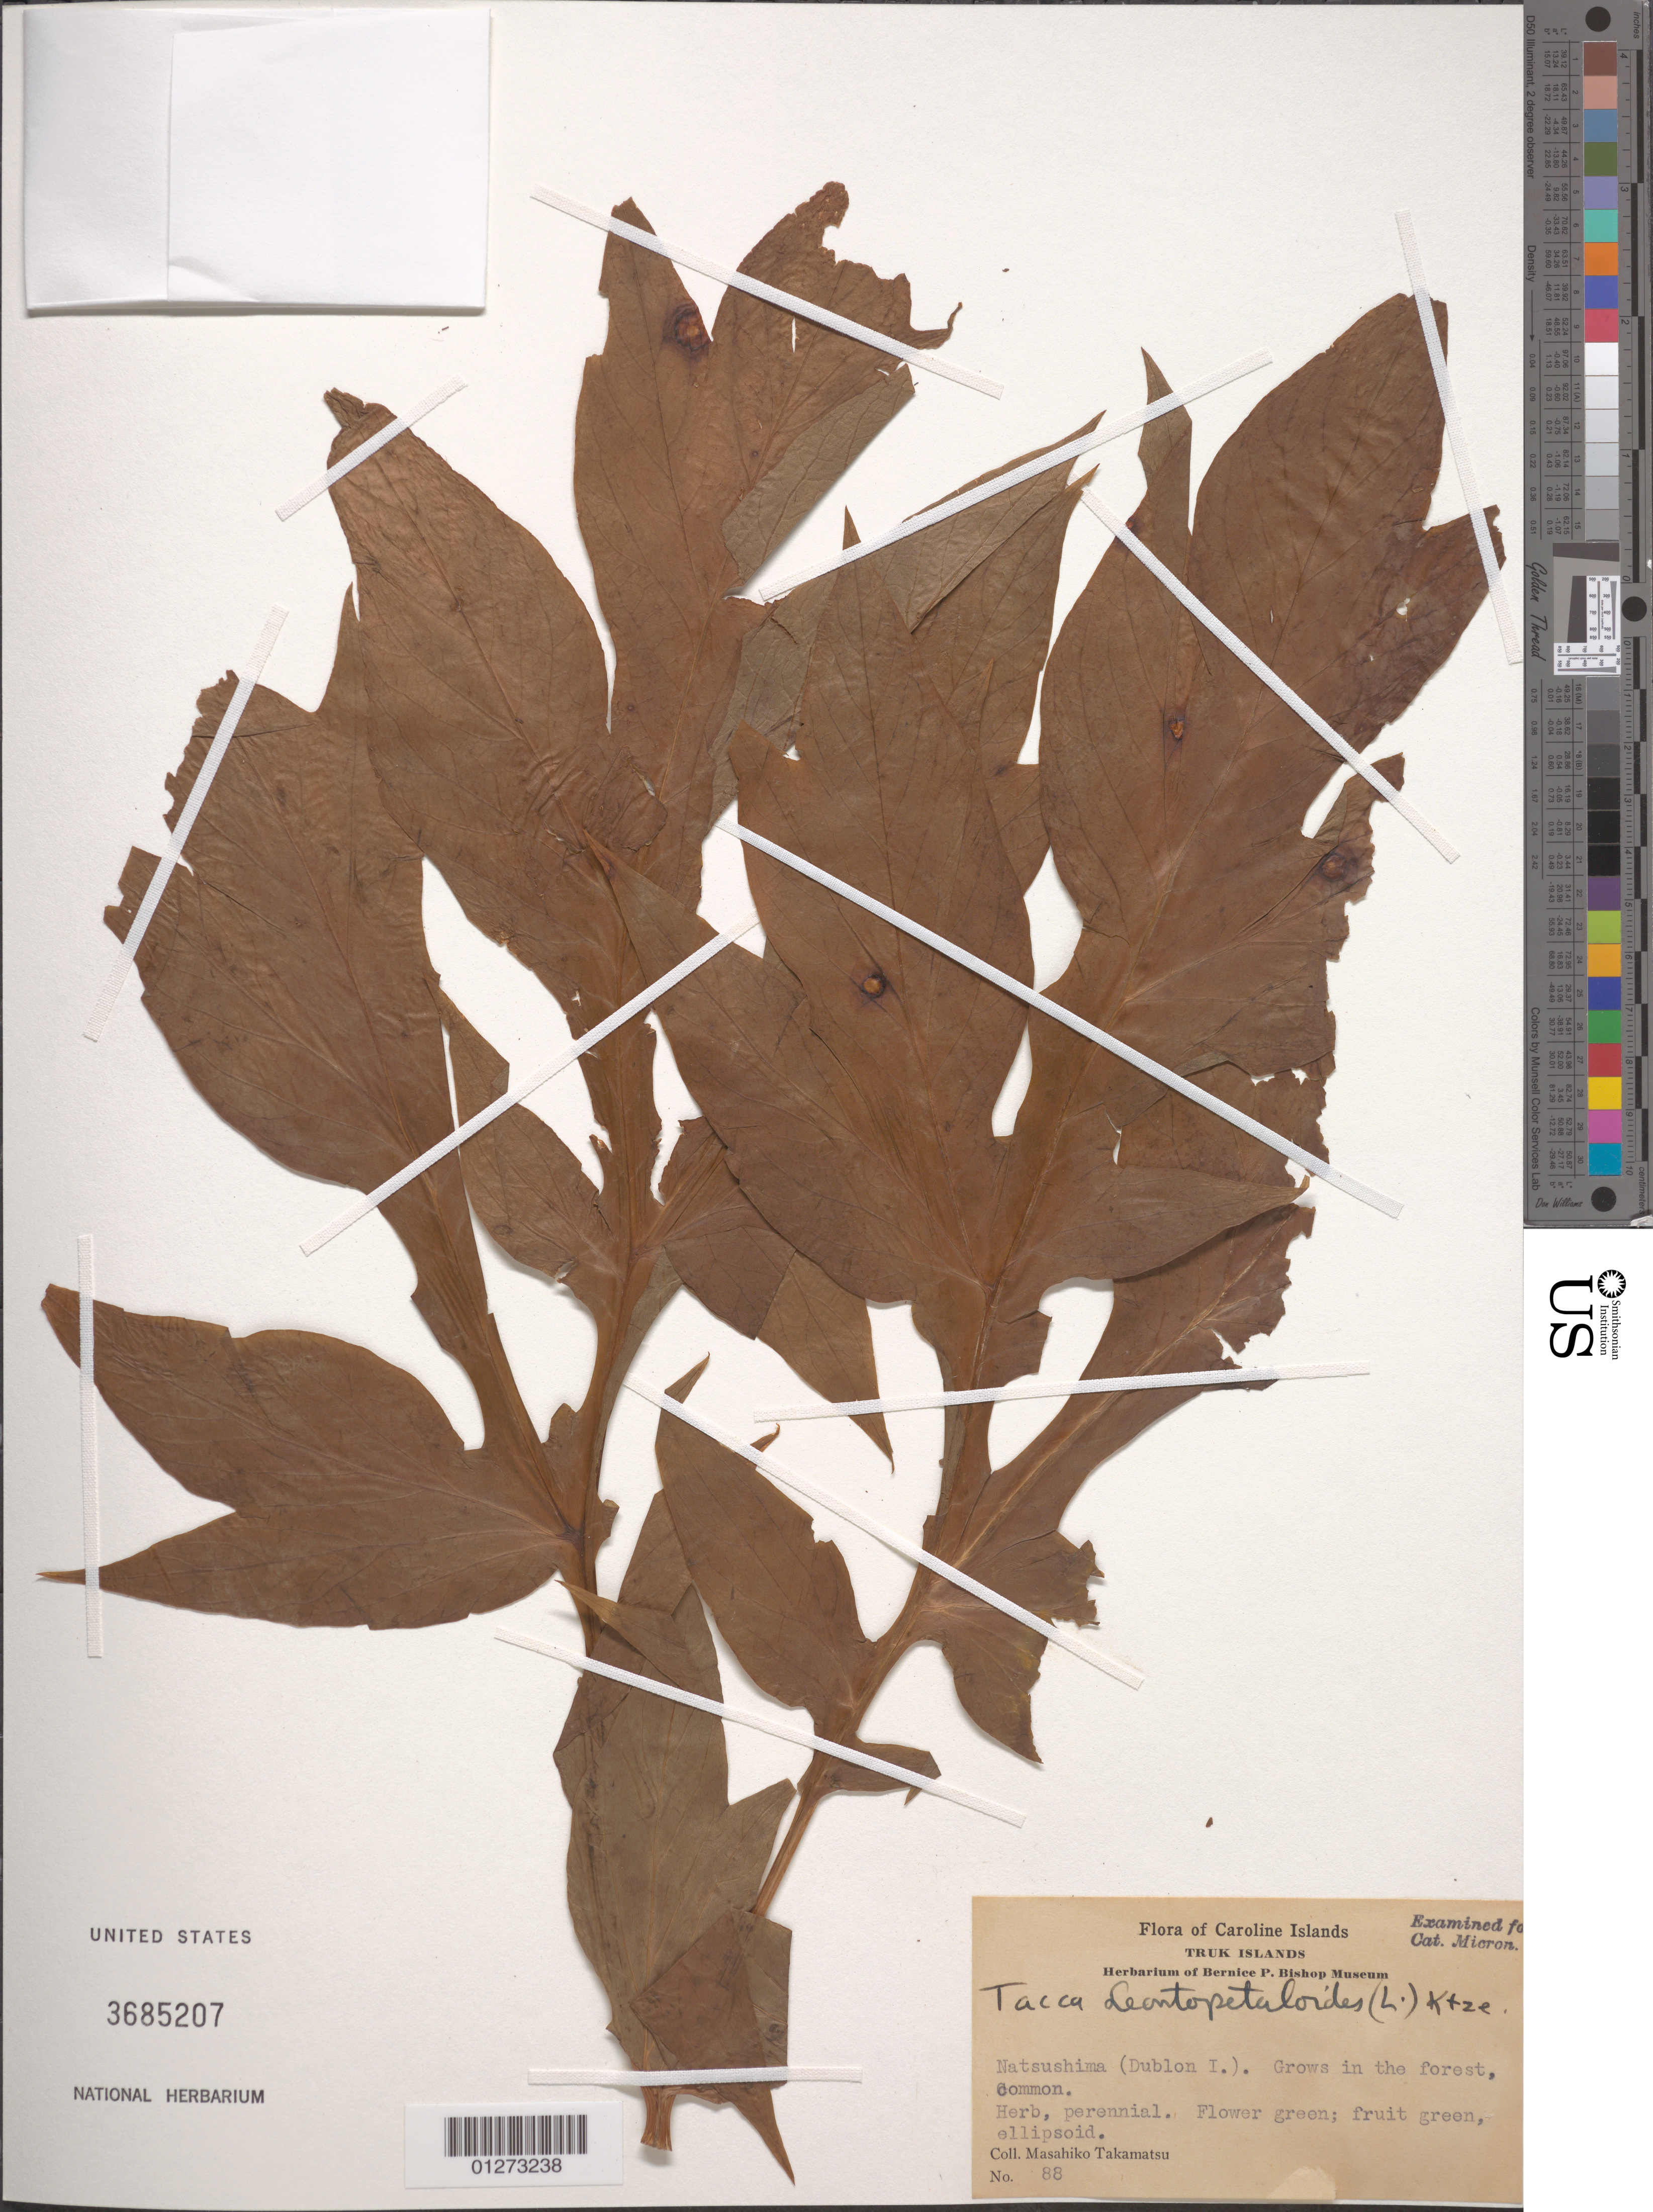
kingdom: Plantae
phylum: Tracheophyta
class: Liliopsida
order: Dioscoreales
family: Dioscoreaceae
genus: Tacca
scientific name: Tacca leontopetaloides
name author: (L.) Kuntze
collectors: M. Takamatsu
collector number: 88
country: Micronesia, Federated States of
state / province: Truk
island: Dublon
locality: Natsushima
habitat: Forest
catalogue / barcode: US 3685207